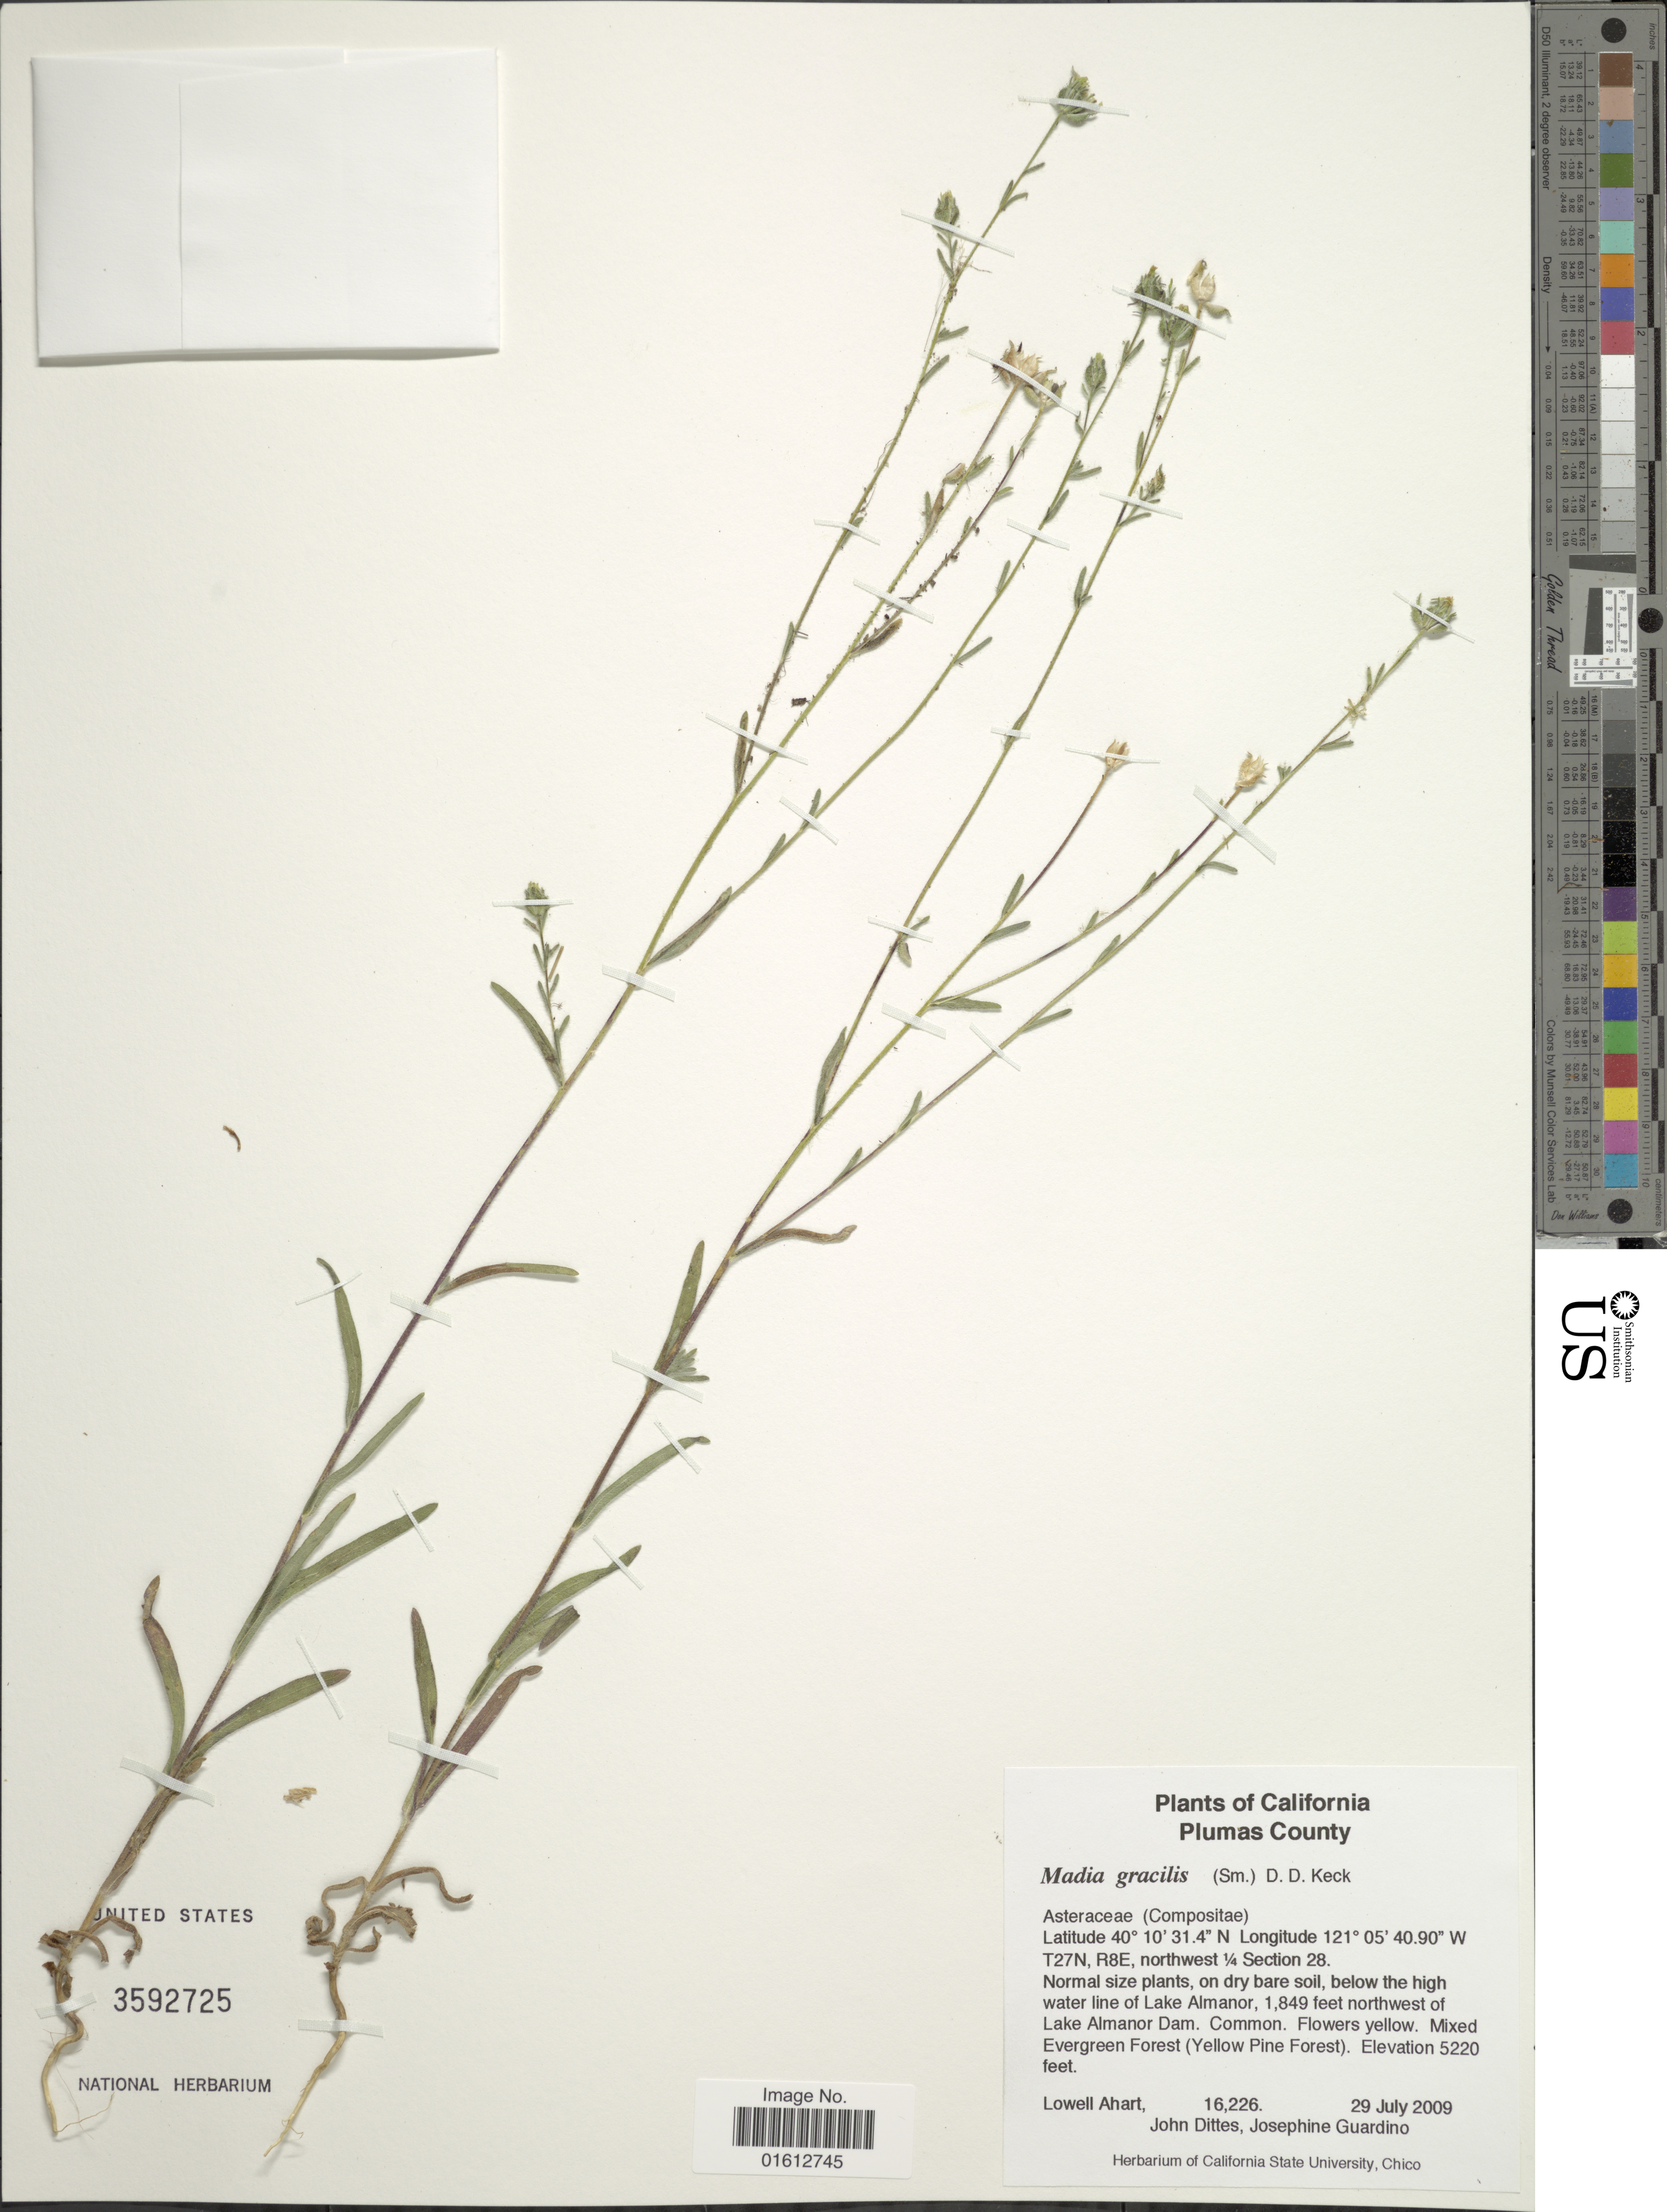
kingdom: Plantae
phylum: Tracheophyta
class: Magnoliopsida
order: Asterales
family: Asteraceae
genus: Madia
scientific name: Madia gracilis subsp. gracilis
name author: (Sm.) D.D. Keck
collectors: L. Ahart, J. Dittes & J. Guardino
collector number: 16226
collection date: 2009-07-29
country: United States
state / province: California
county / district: Plumas Co.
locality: T27N, R8E, northwest 1/4 Section 28. below the high water line of Lake Almanor, 1849 feet northwest of Lake Almanor Dam.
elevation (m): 1591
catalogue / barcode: US 3592725